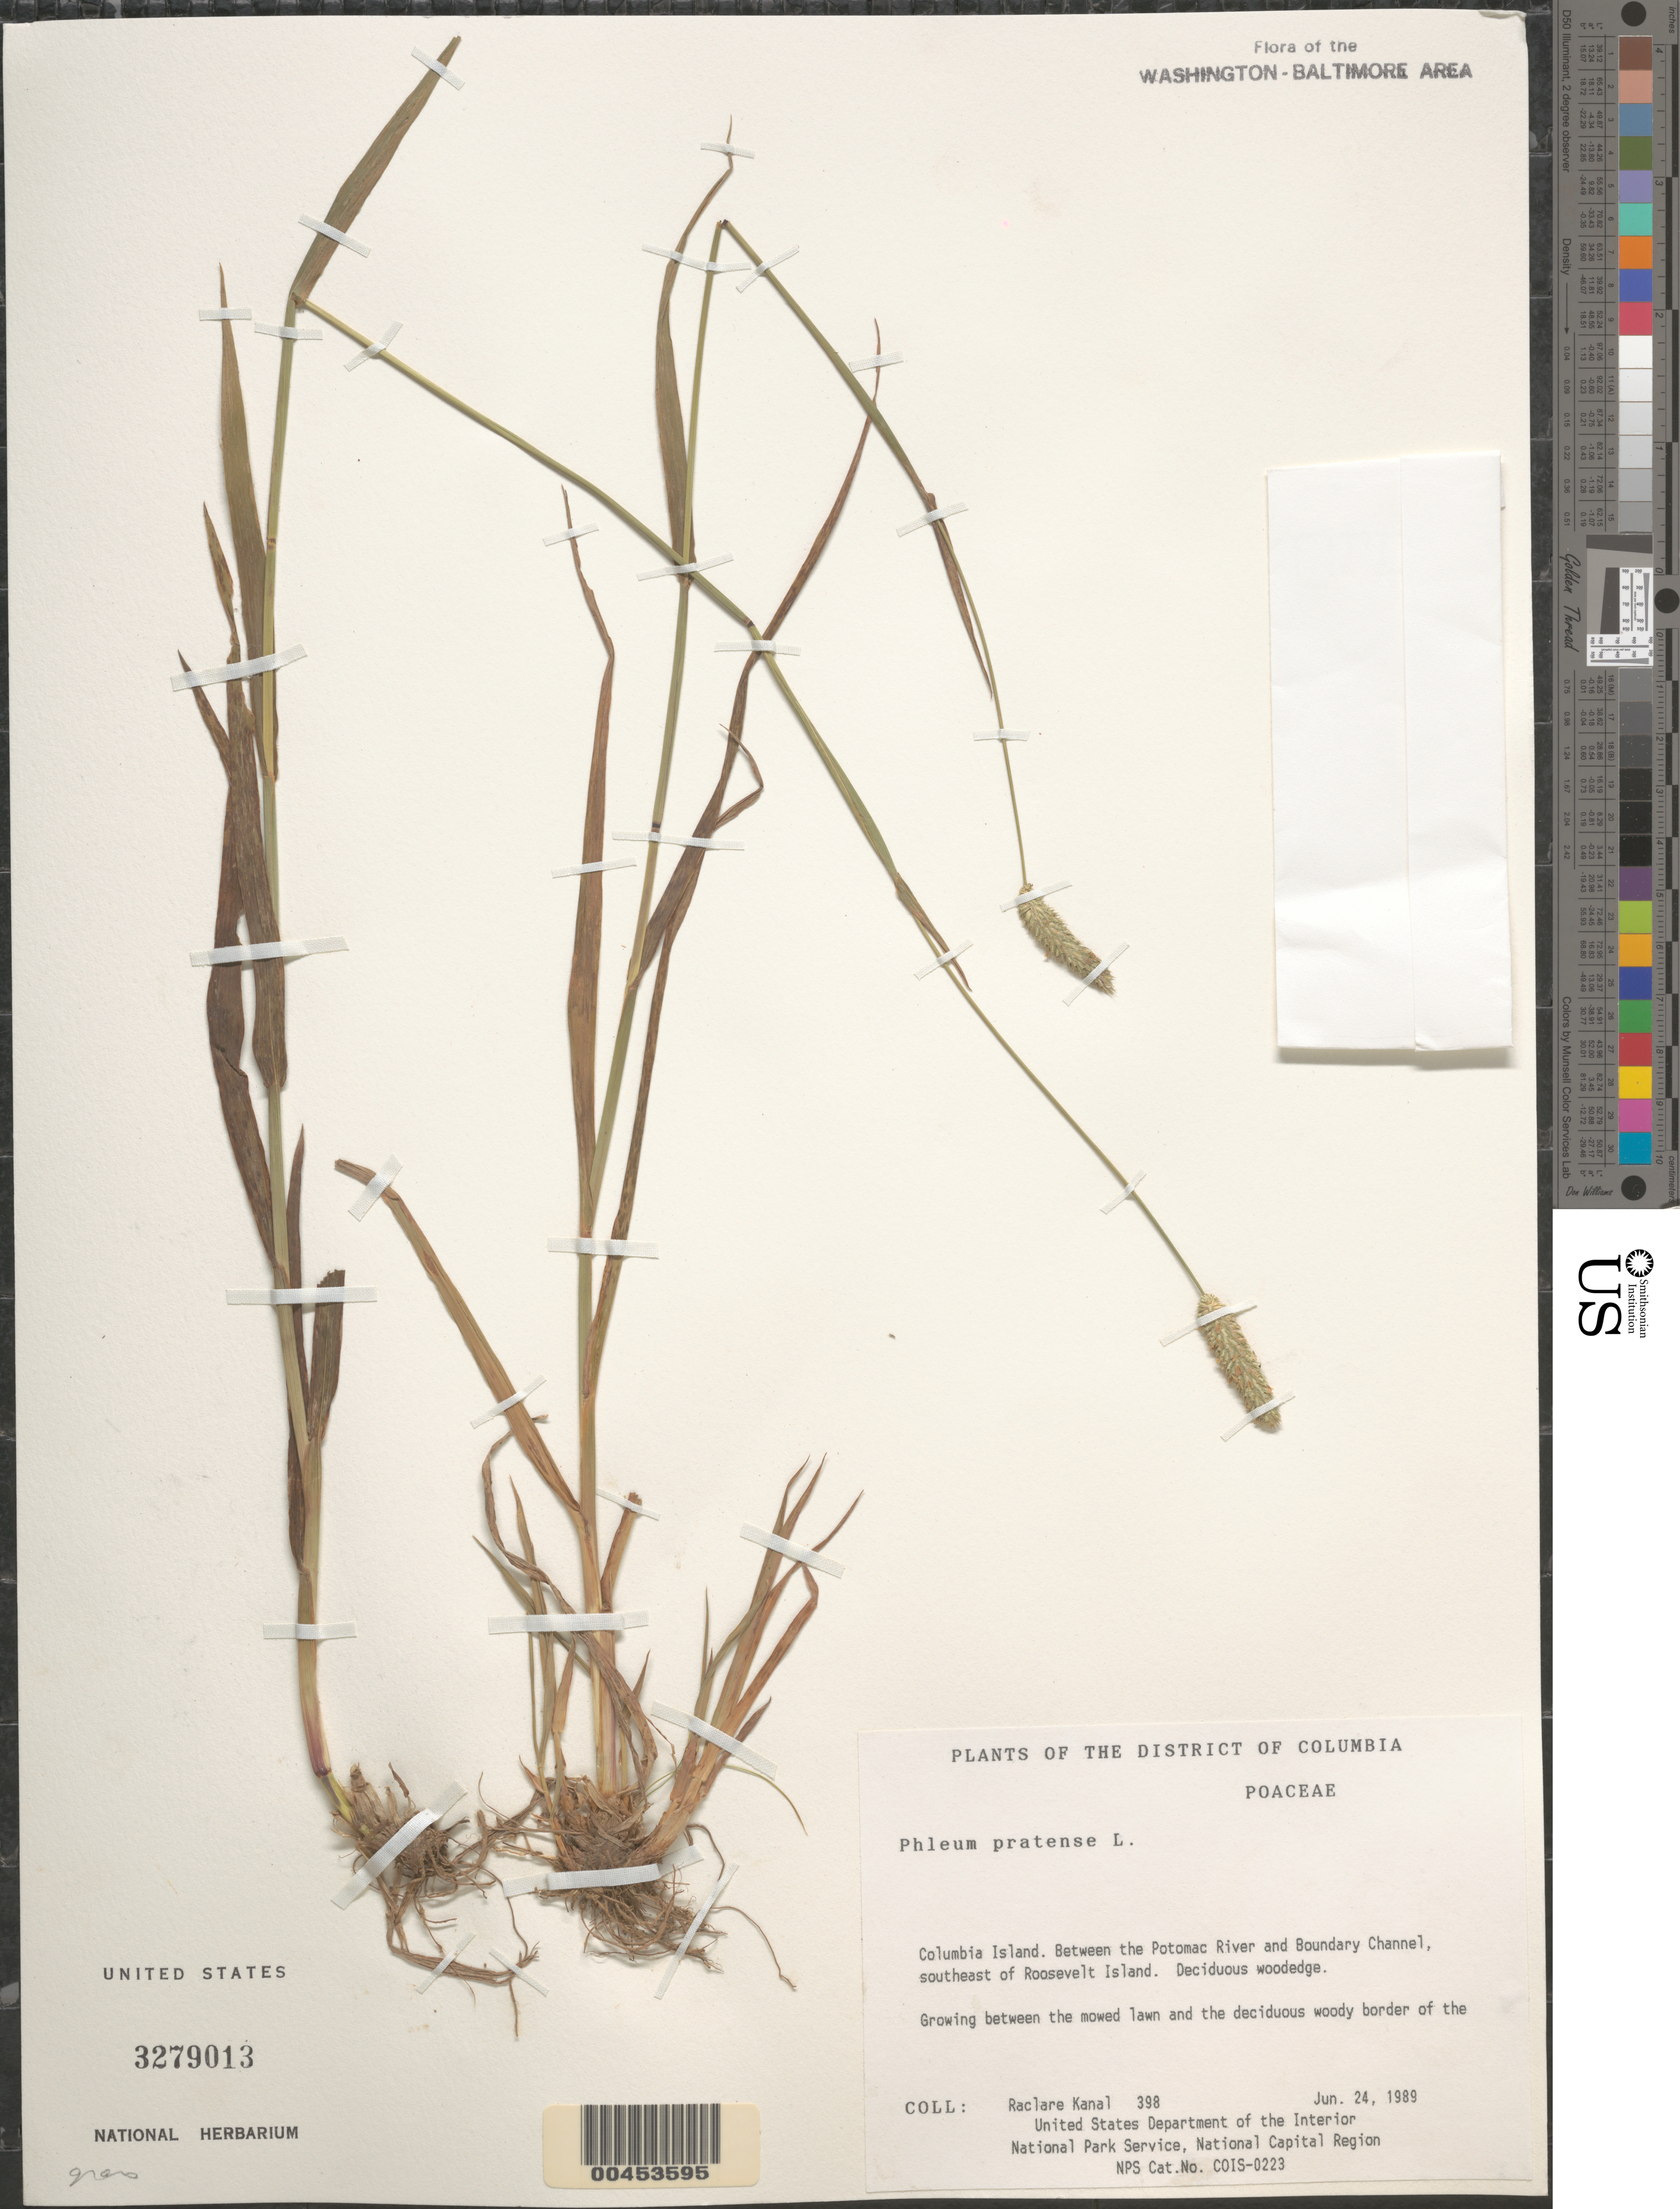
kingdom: Plantae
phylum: Tracheophyta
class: Liliopsida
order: Poales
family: Poaceae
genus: Phleum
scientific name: Phleum pratense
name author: L.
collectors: R. Kanal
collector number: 398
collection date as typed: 24 Jun 1989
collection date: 1989-06-24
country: United States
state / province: District of Columbia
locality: Columbia Island, between the Potomac River and Boundary Channel, SW of Roosevelt Island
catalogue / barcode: US 3279013